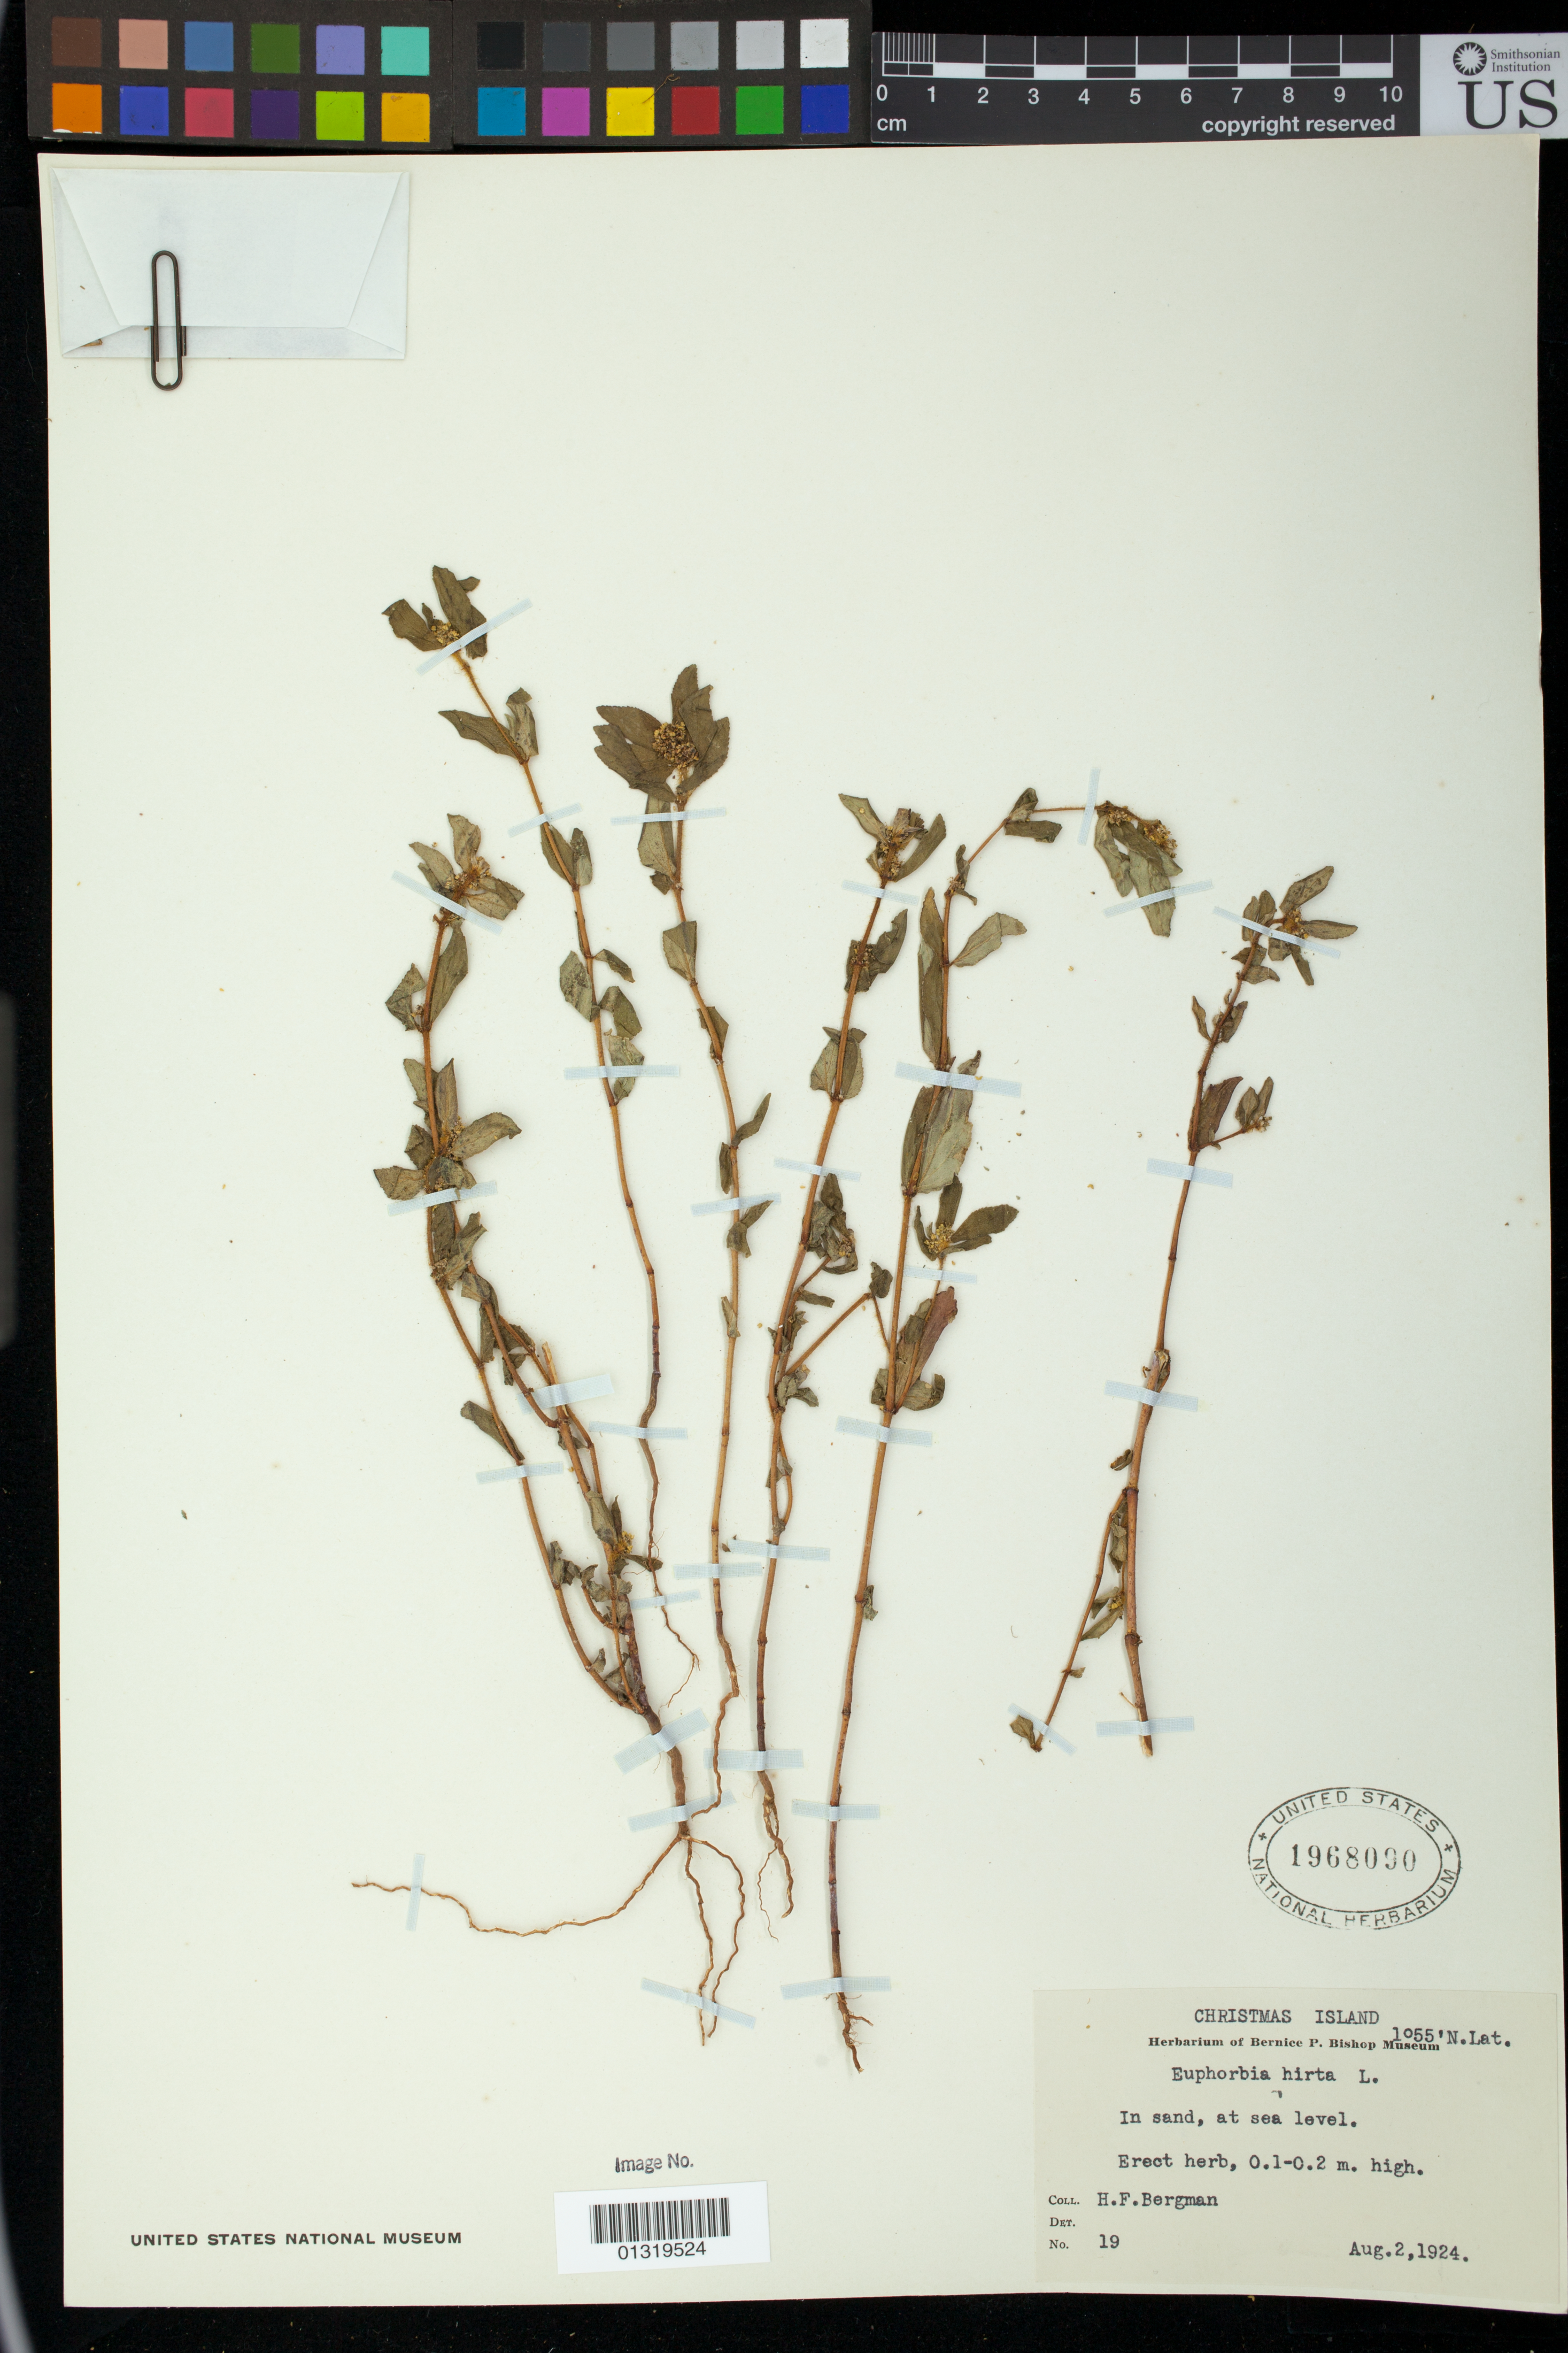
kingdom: Plantae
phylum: Tracheophyta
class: Magnoliopsida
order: Malpighiales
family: Euphorbiaceae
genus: Euphorbia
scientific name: Euphorbia hirta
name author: L.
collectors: H. Bergman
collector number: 19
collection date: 1924-08-02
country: Kiribati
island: Kiritimati [Christmas] Atoll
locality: Christmas Island, In sand, at sea level.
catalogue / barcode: US 1968090